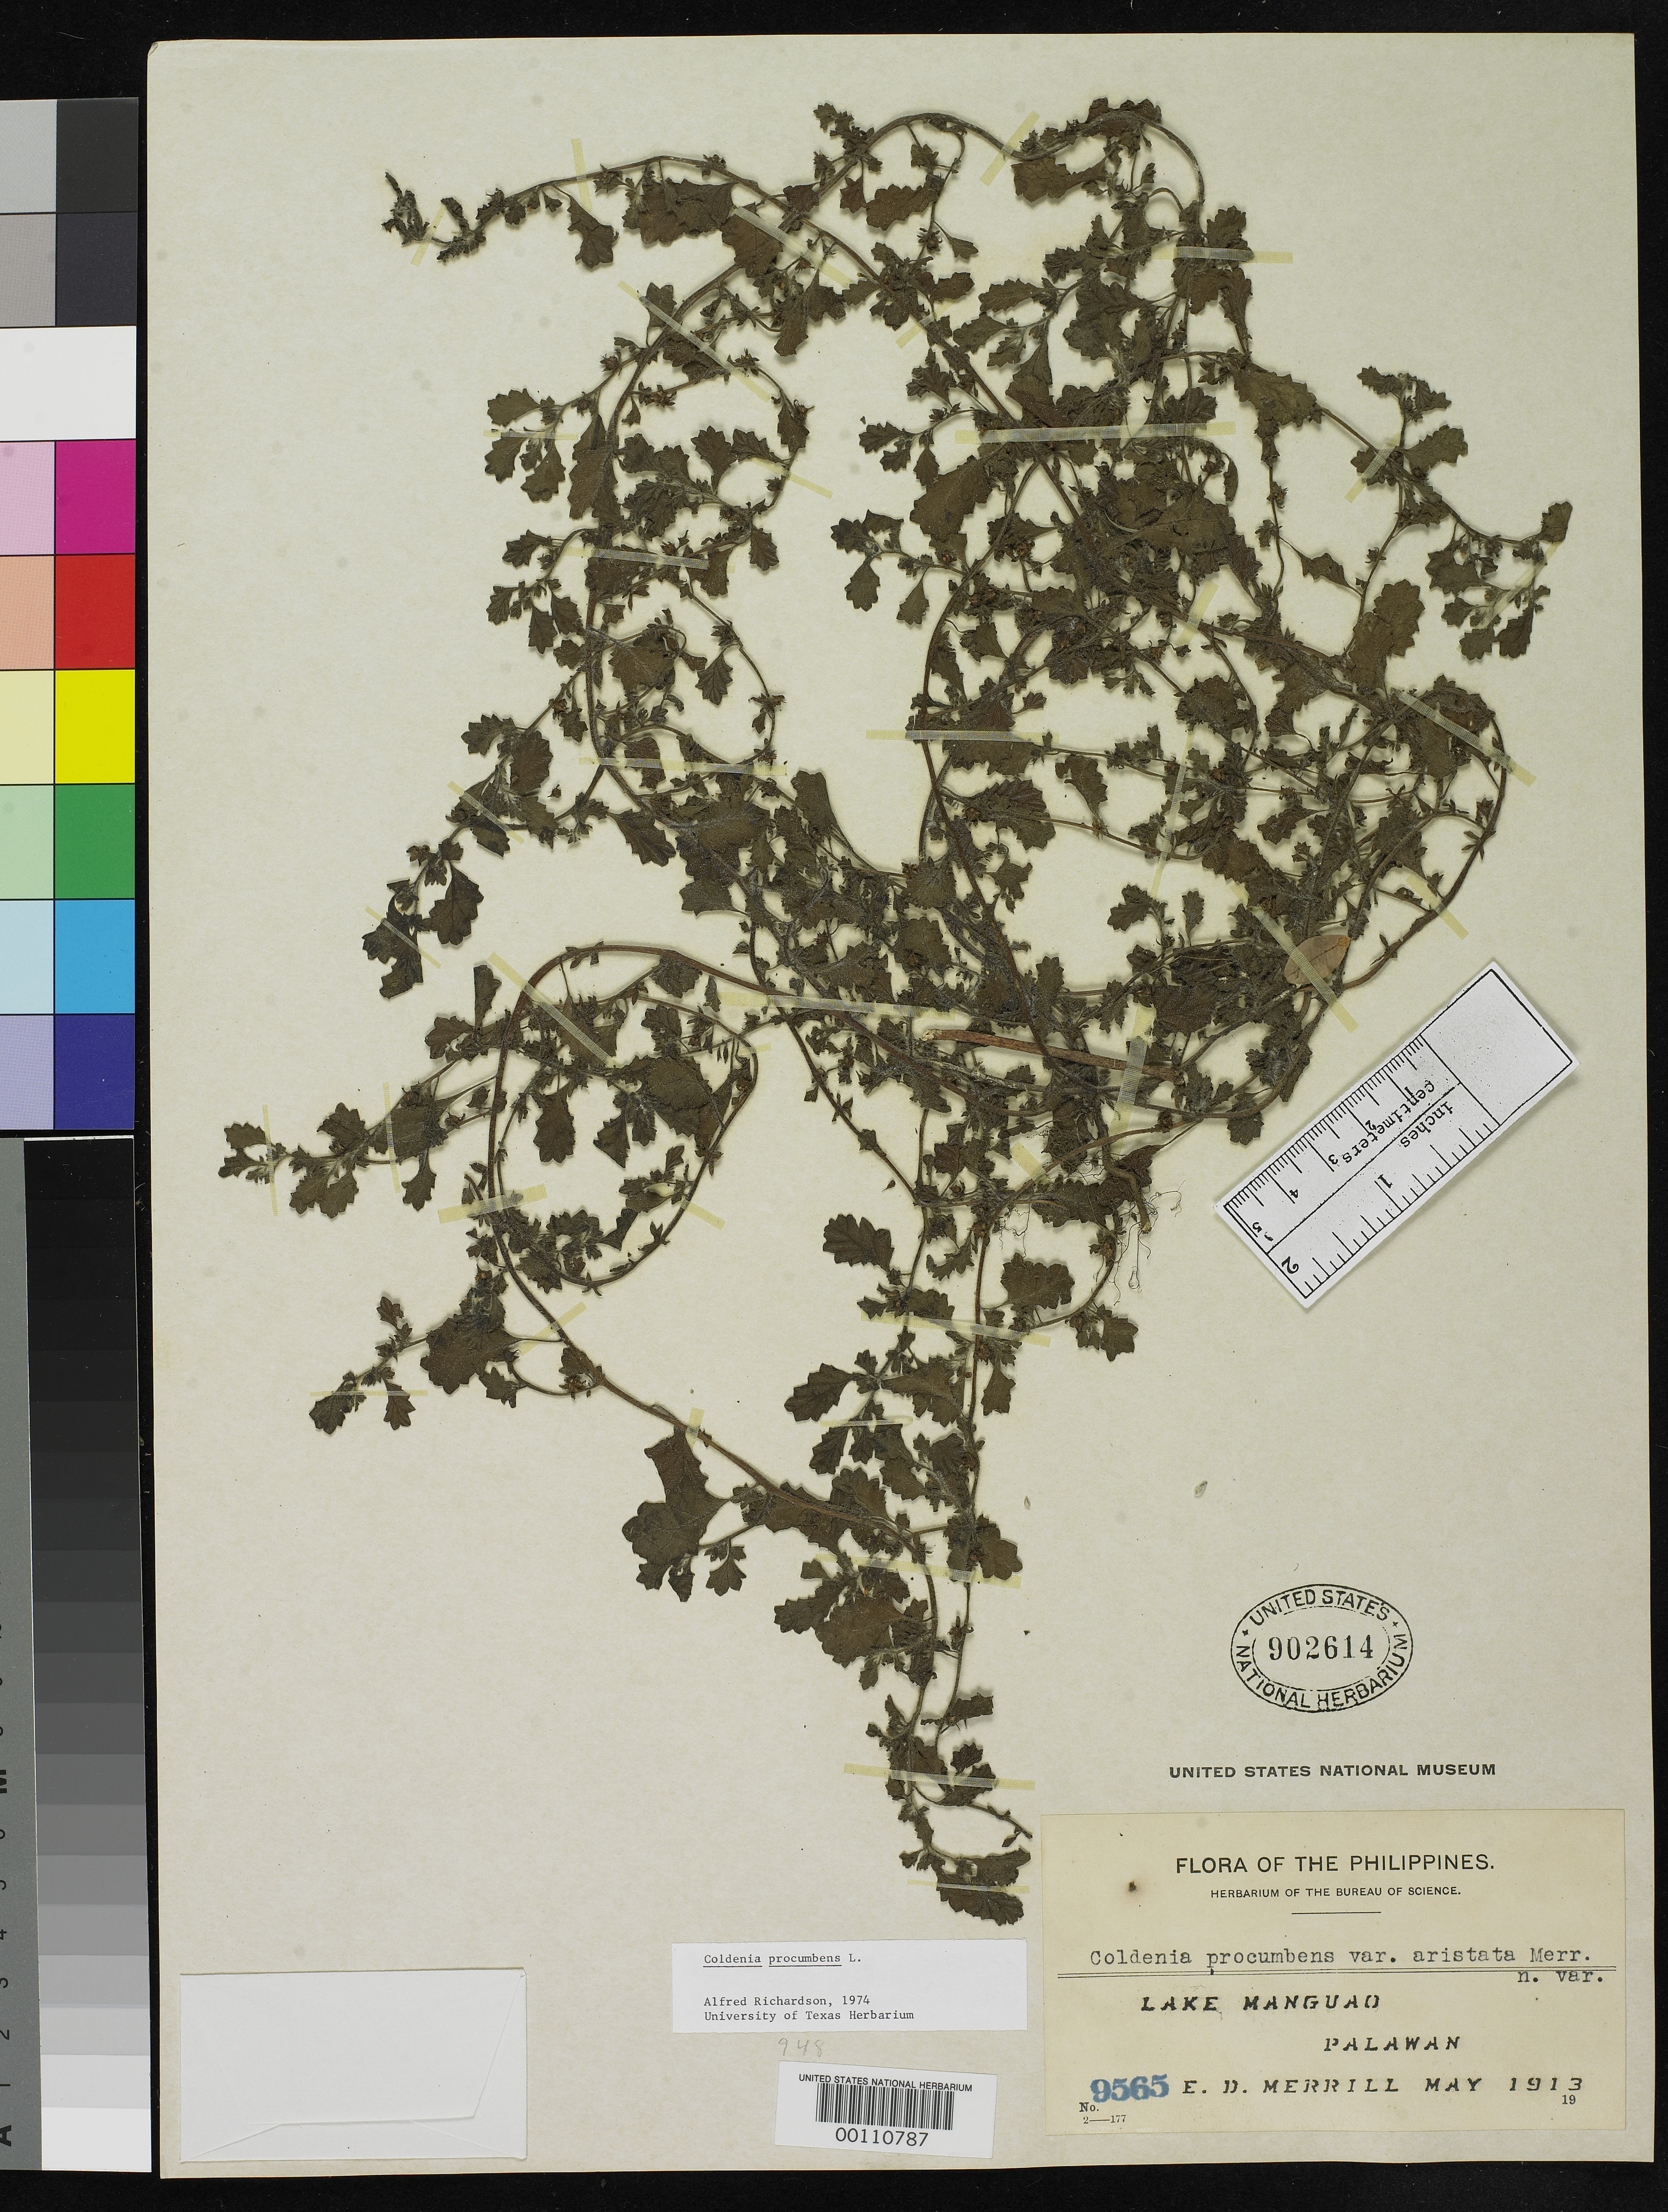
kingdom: Plantae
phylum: Tracheophyta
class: Magnoliopsida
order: Boraginales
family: Coldeniaceae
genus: Coldenia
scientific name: Coldenia procumbens var. aristata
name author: Merr.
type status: Isotype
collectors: E. D. Merrill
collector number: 9565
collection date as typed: May 1913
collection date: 1913-05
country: Philippines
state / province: Mimaropa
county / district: Palawan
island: Palawan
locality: Lake Manguao.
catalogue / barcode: US 902614